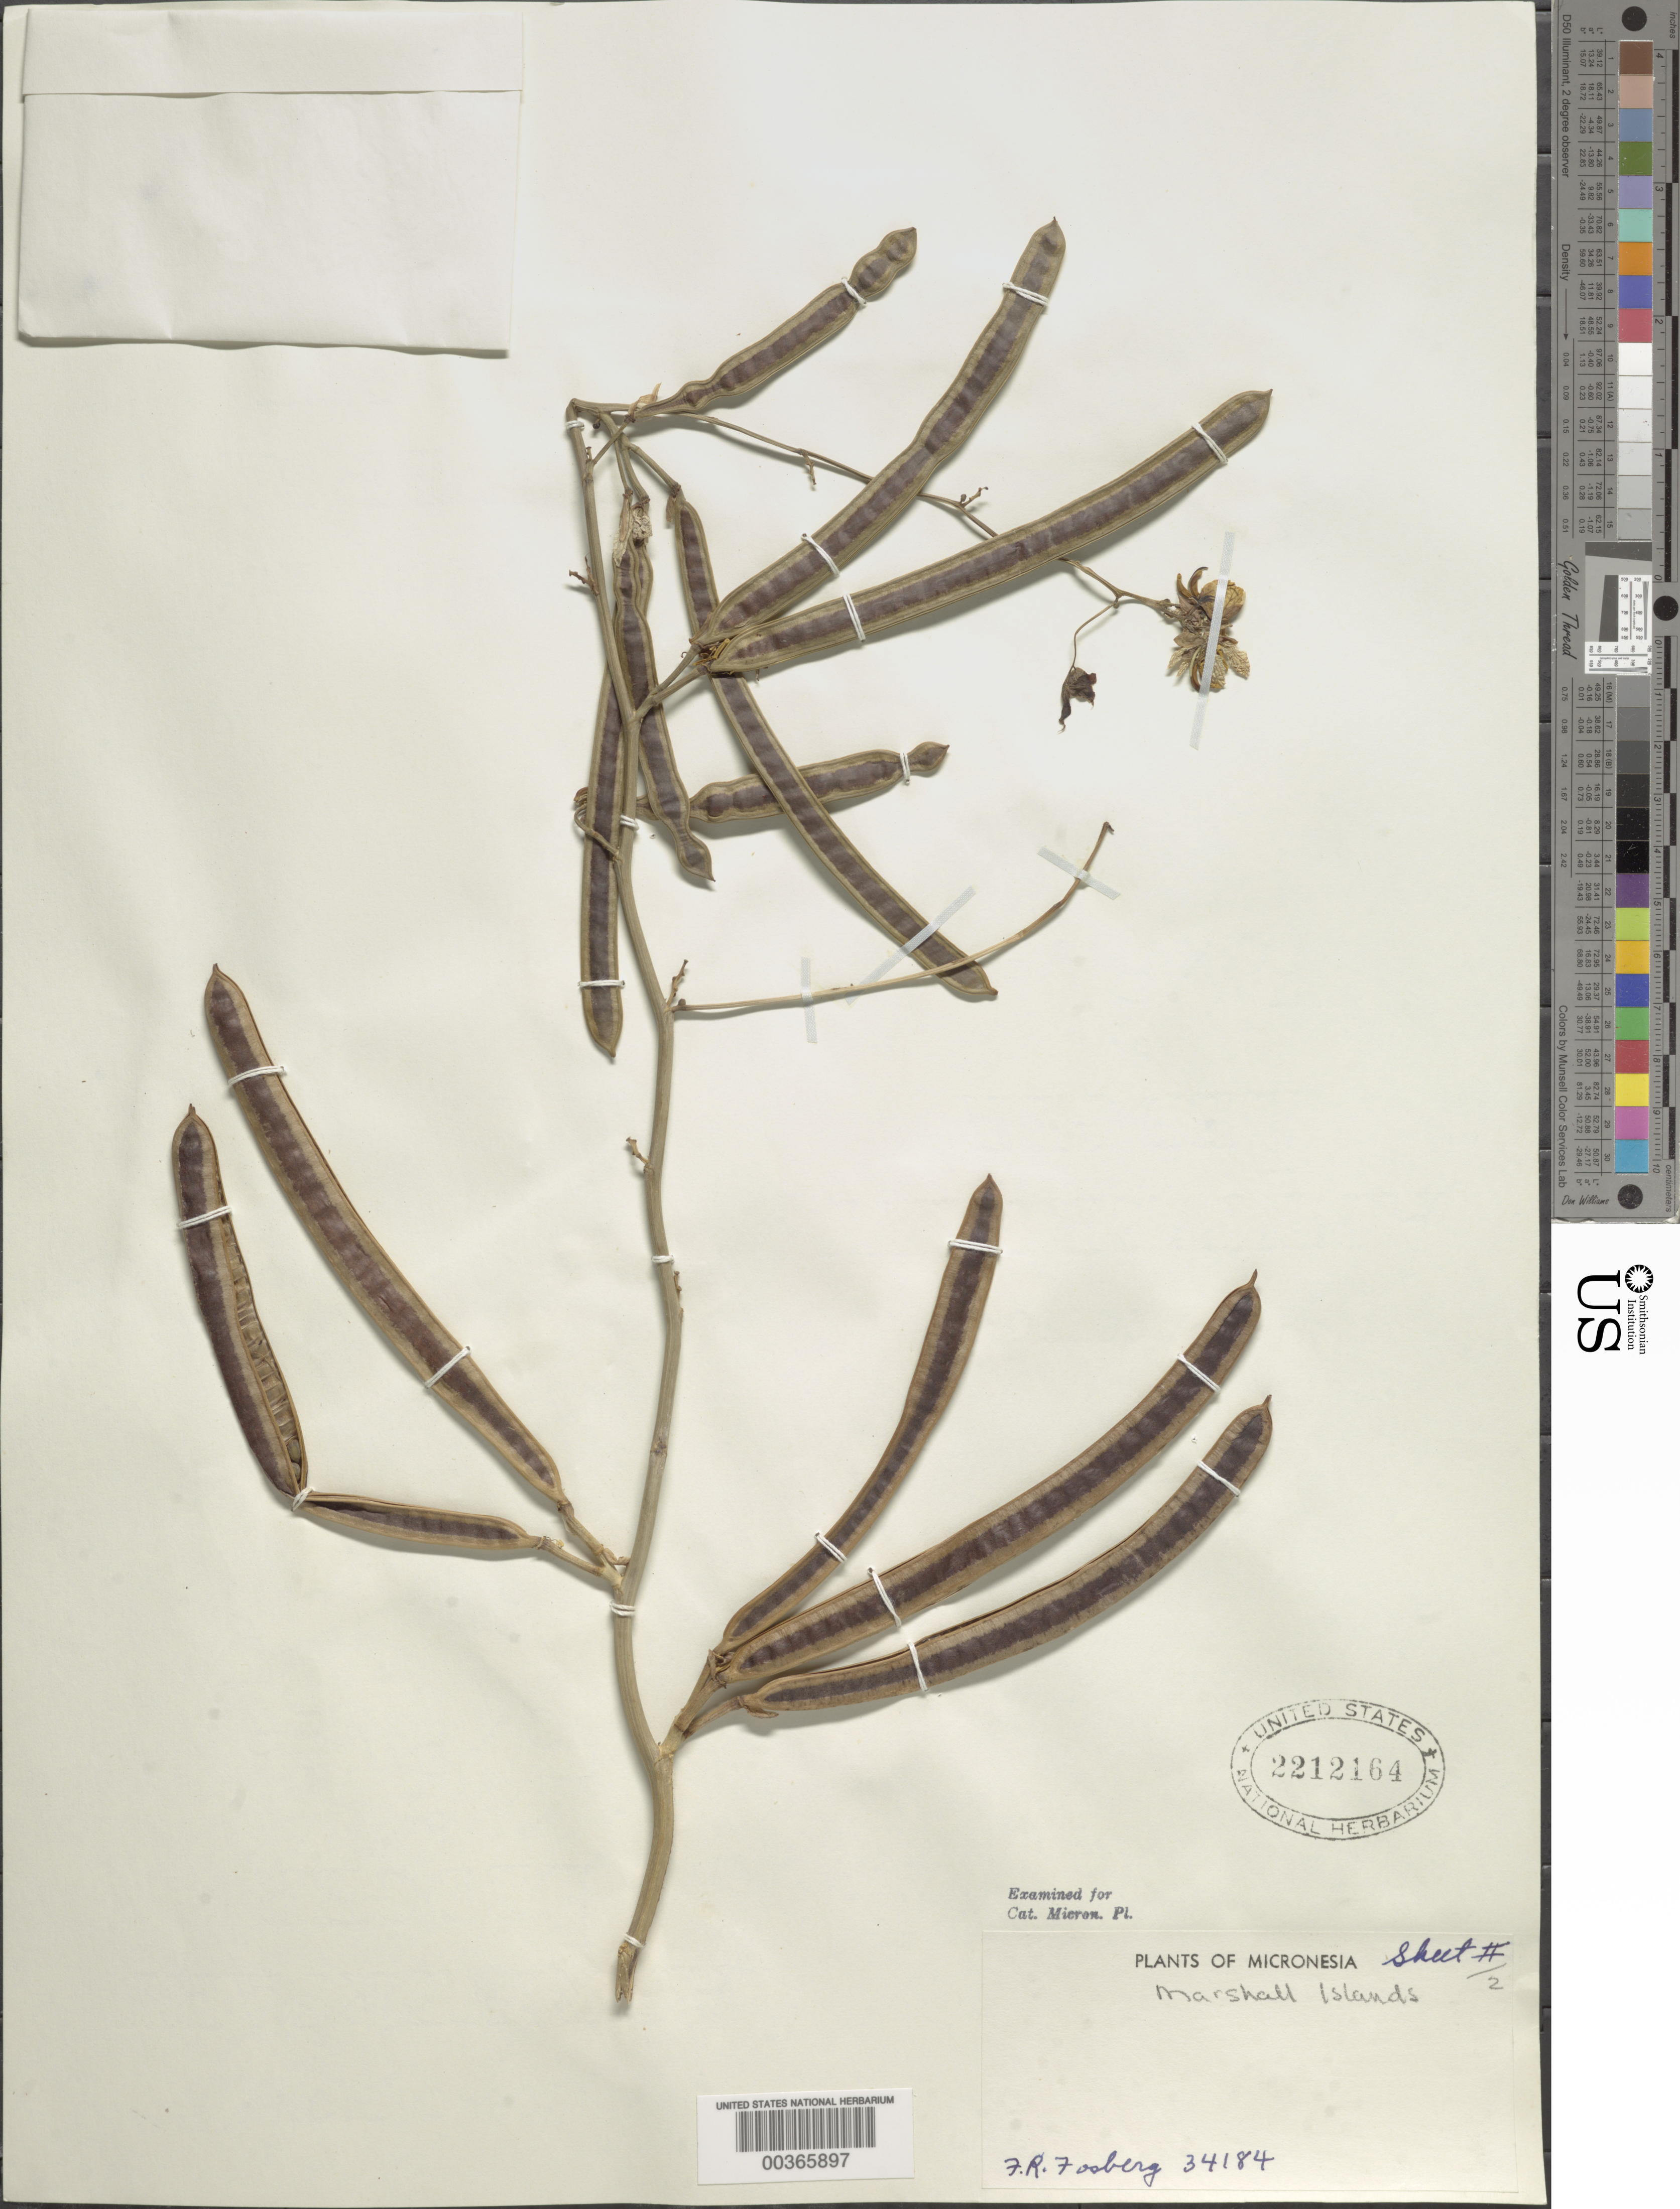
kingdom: Plantae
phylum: Tracheophyta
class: Magnoliopsida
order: Fabales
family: Fabaceae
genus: Senna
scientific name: Senna occidentalis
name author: (L.) Link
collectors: F. R. Fosberg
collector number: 34184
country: Marshall Islands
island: Ujelang Atoll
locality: Ujelang Islet; in village around ruins of Japanese installation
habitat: On cleared pebbly ground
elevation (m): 1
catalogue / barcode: US 2212164